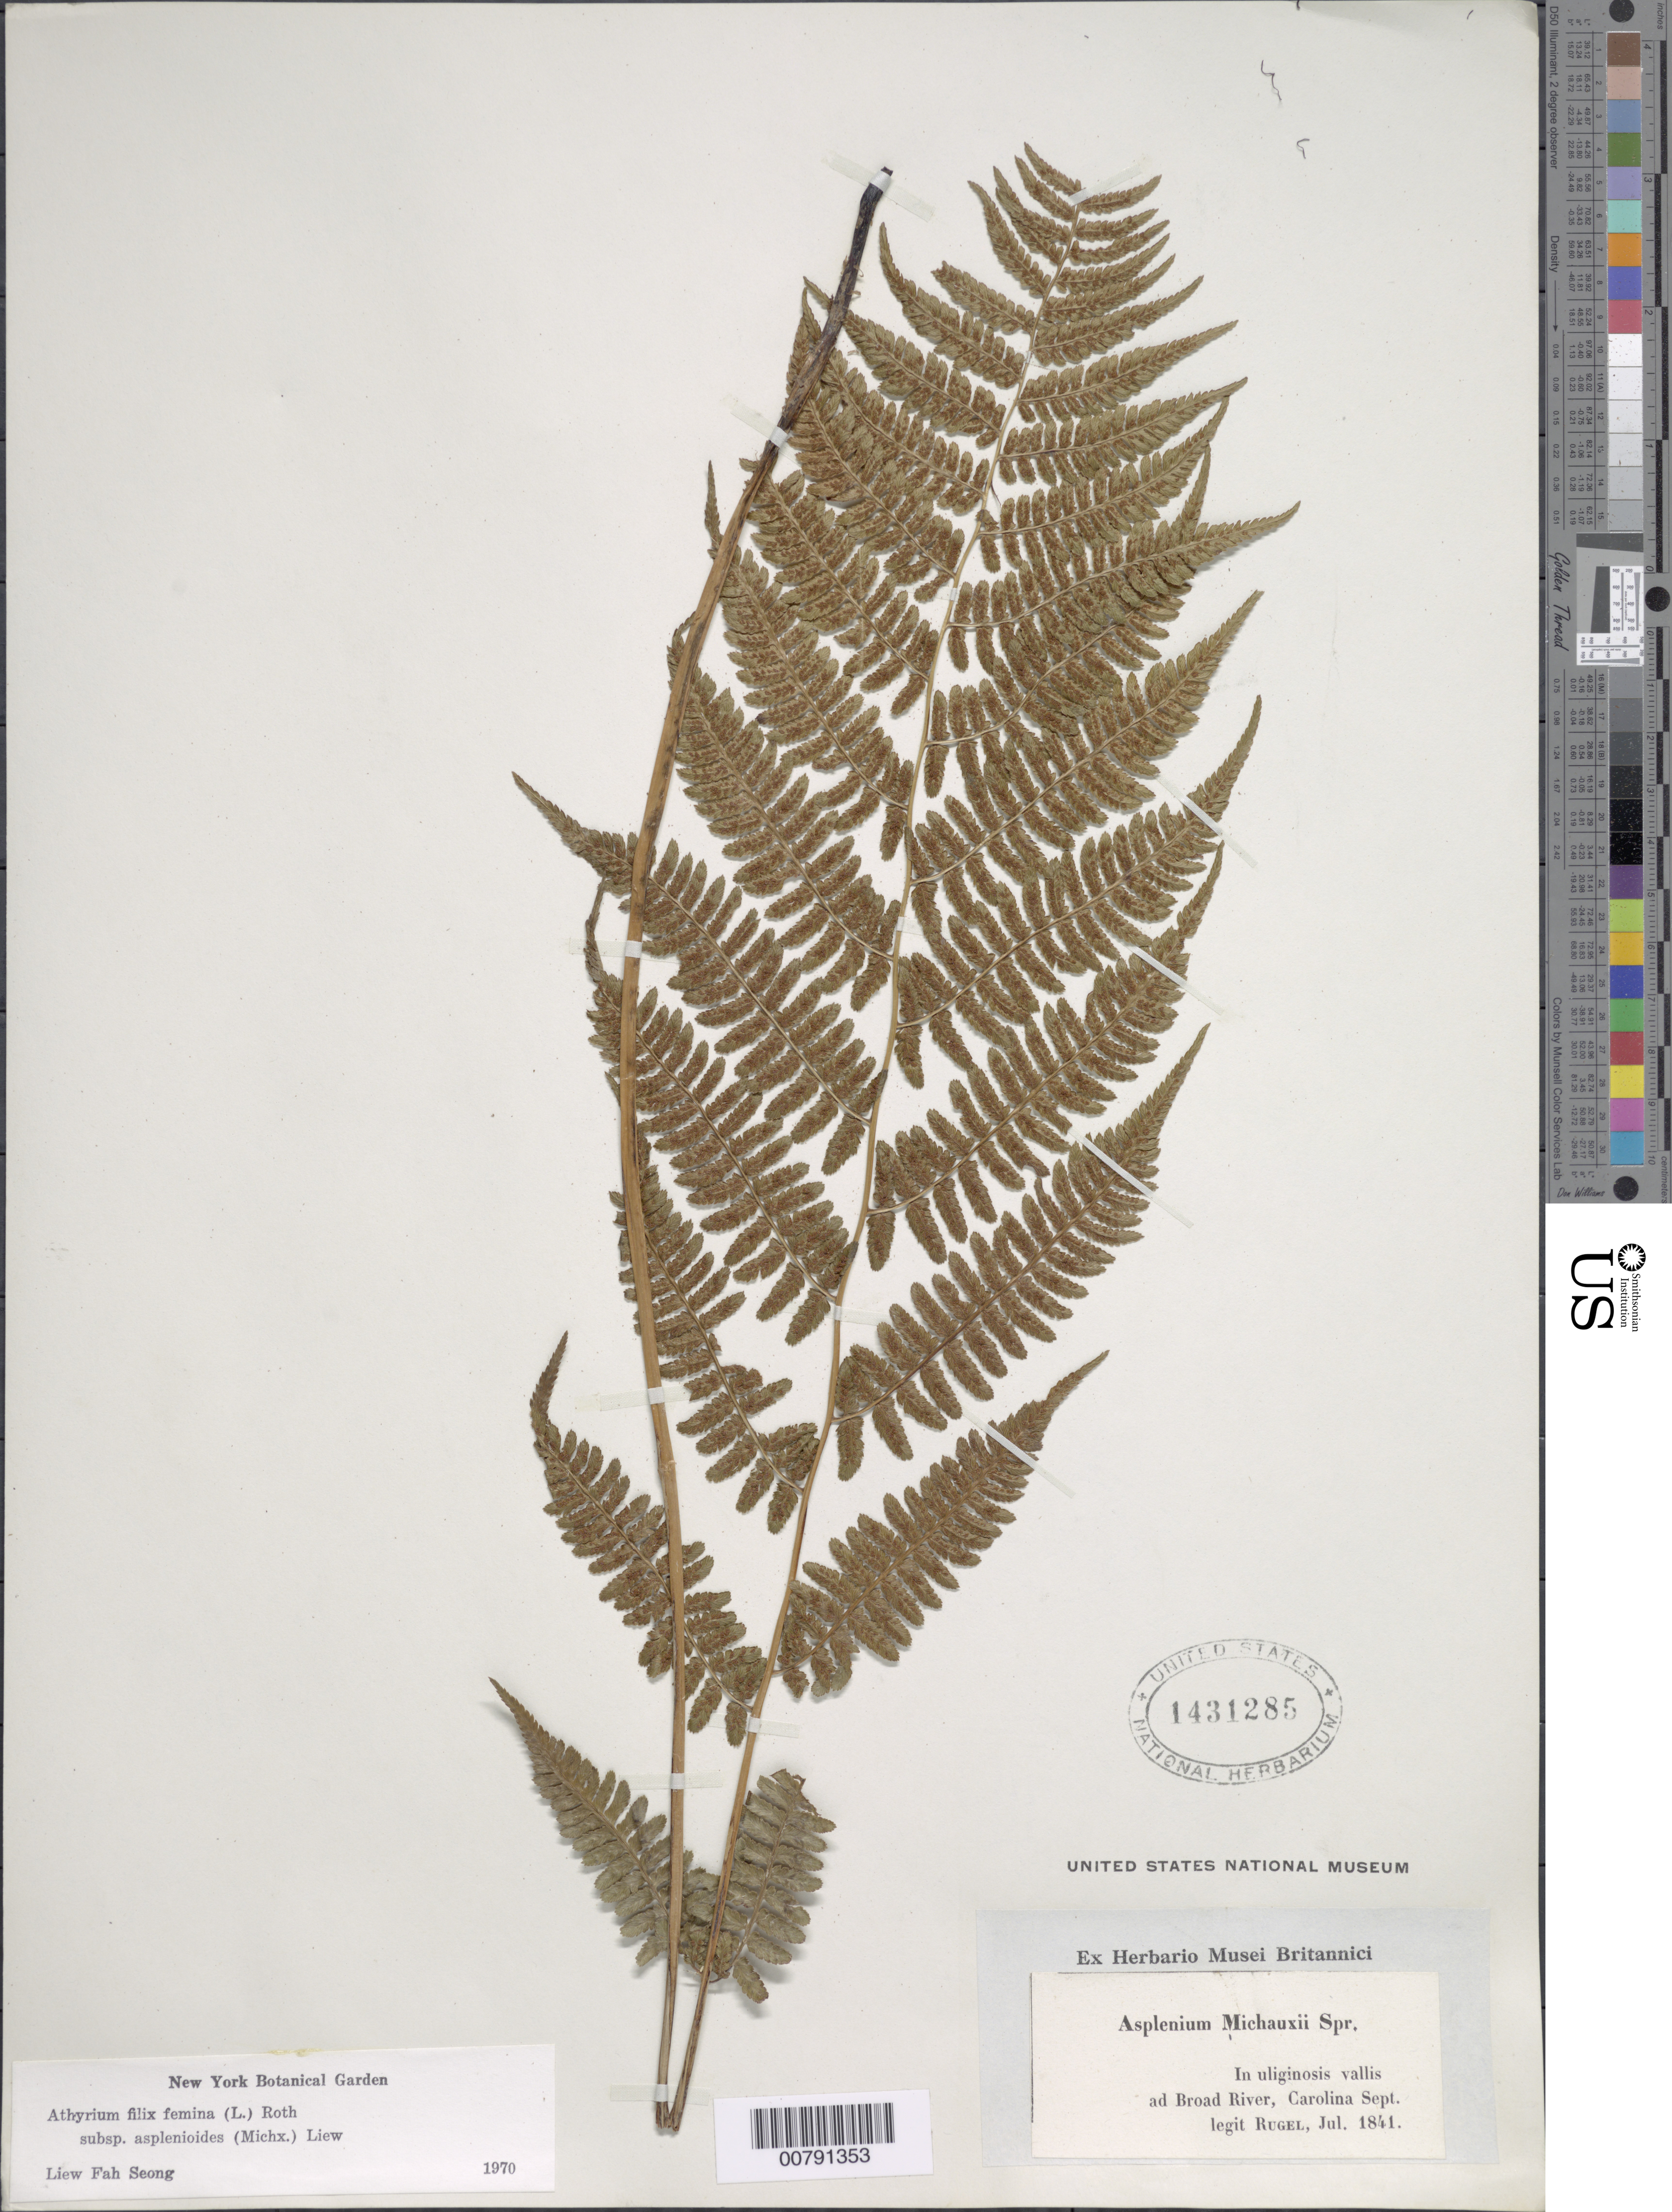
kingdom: Plantae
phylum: Tracheophyta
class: Polypodiopsida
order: Polypodiales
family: Athyriaceae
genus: Athyrium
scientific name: Athyrium filix-femina subsp. asplenioides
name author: (Michx.) Hultén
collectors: Rugel, --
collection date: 1841-07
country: United States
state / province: South Carolina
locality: In uliginosis vallis ad Broad River, Carolina Sept.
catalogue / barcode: US 1431285